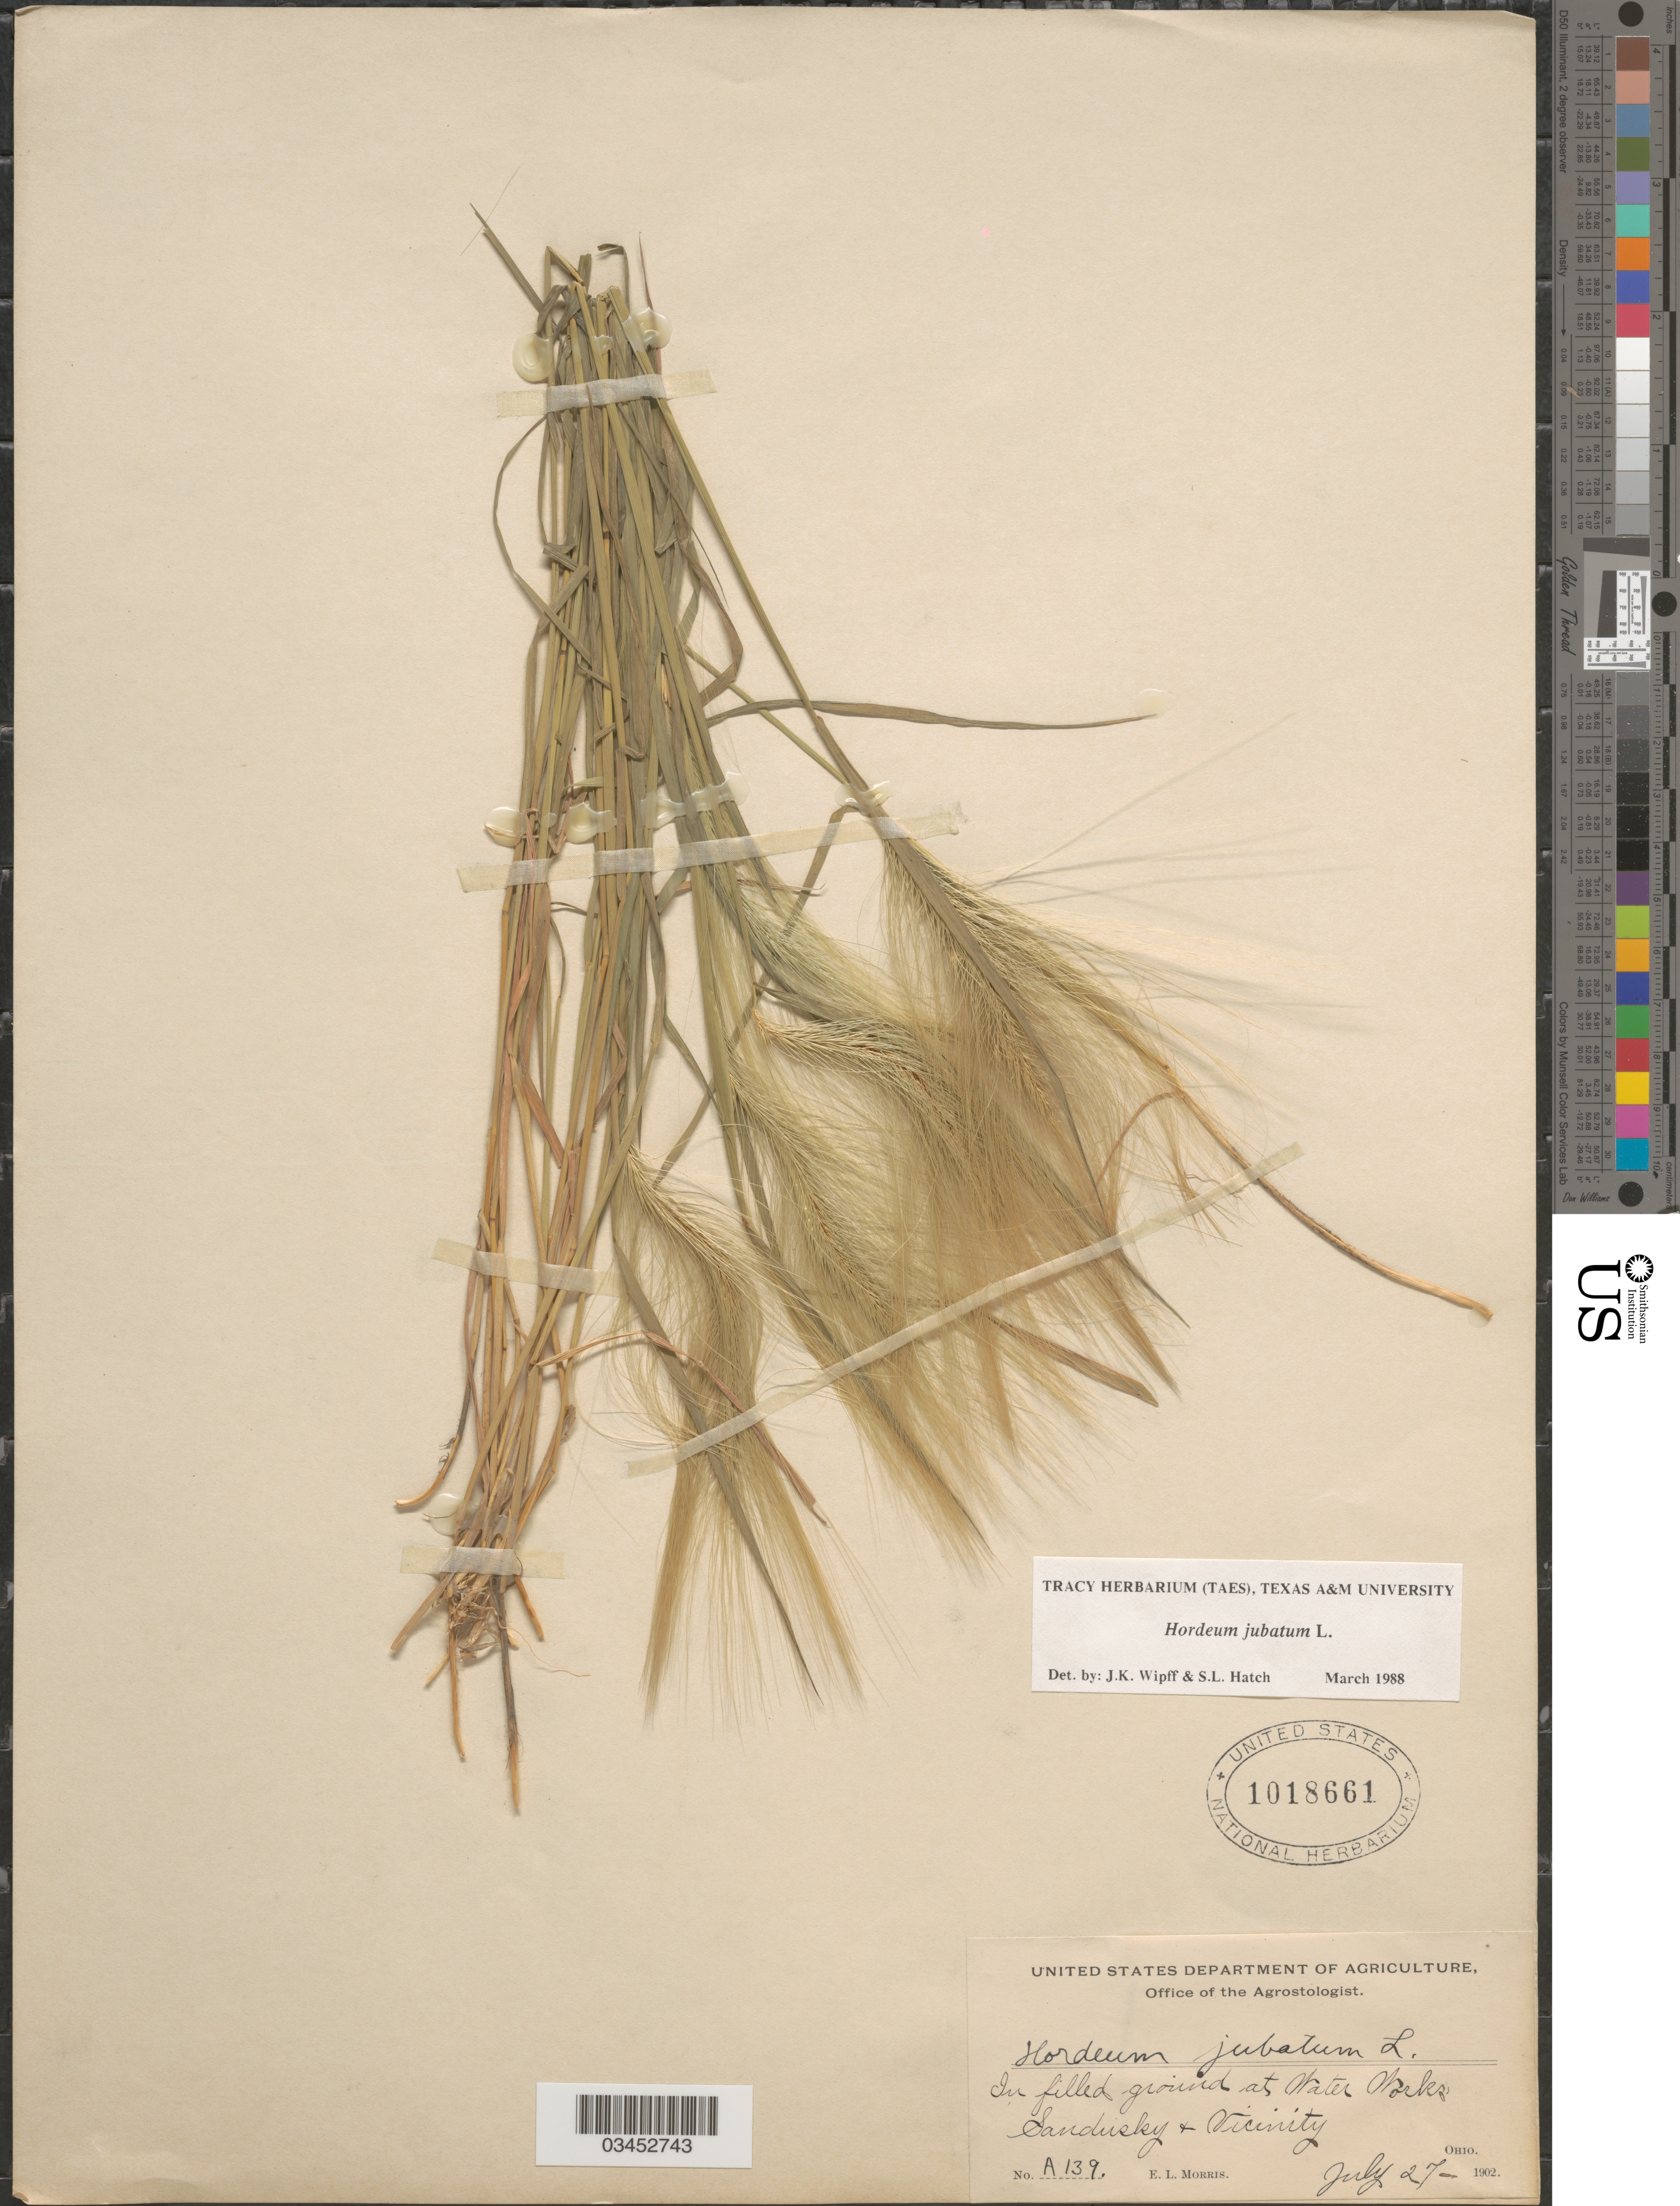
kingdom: Plantae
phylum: Tracheophyta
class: Liliopsida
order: Poales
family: Poaceae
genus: Hordeum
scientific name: Hordeum jubatum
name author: L.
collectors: E. Morris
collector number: A139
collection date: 1902-07-27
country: United States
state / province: Ohio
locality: In filled ground at Water Works Sandusky & Vicinity.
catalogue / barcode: US 1018661